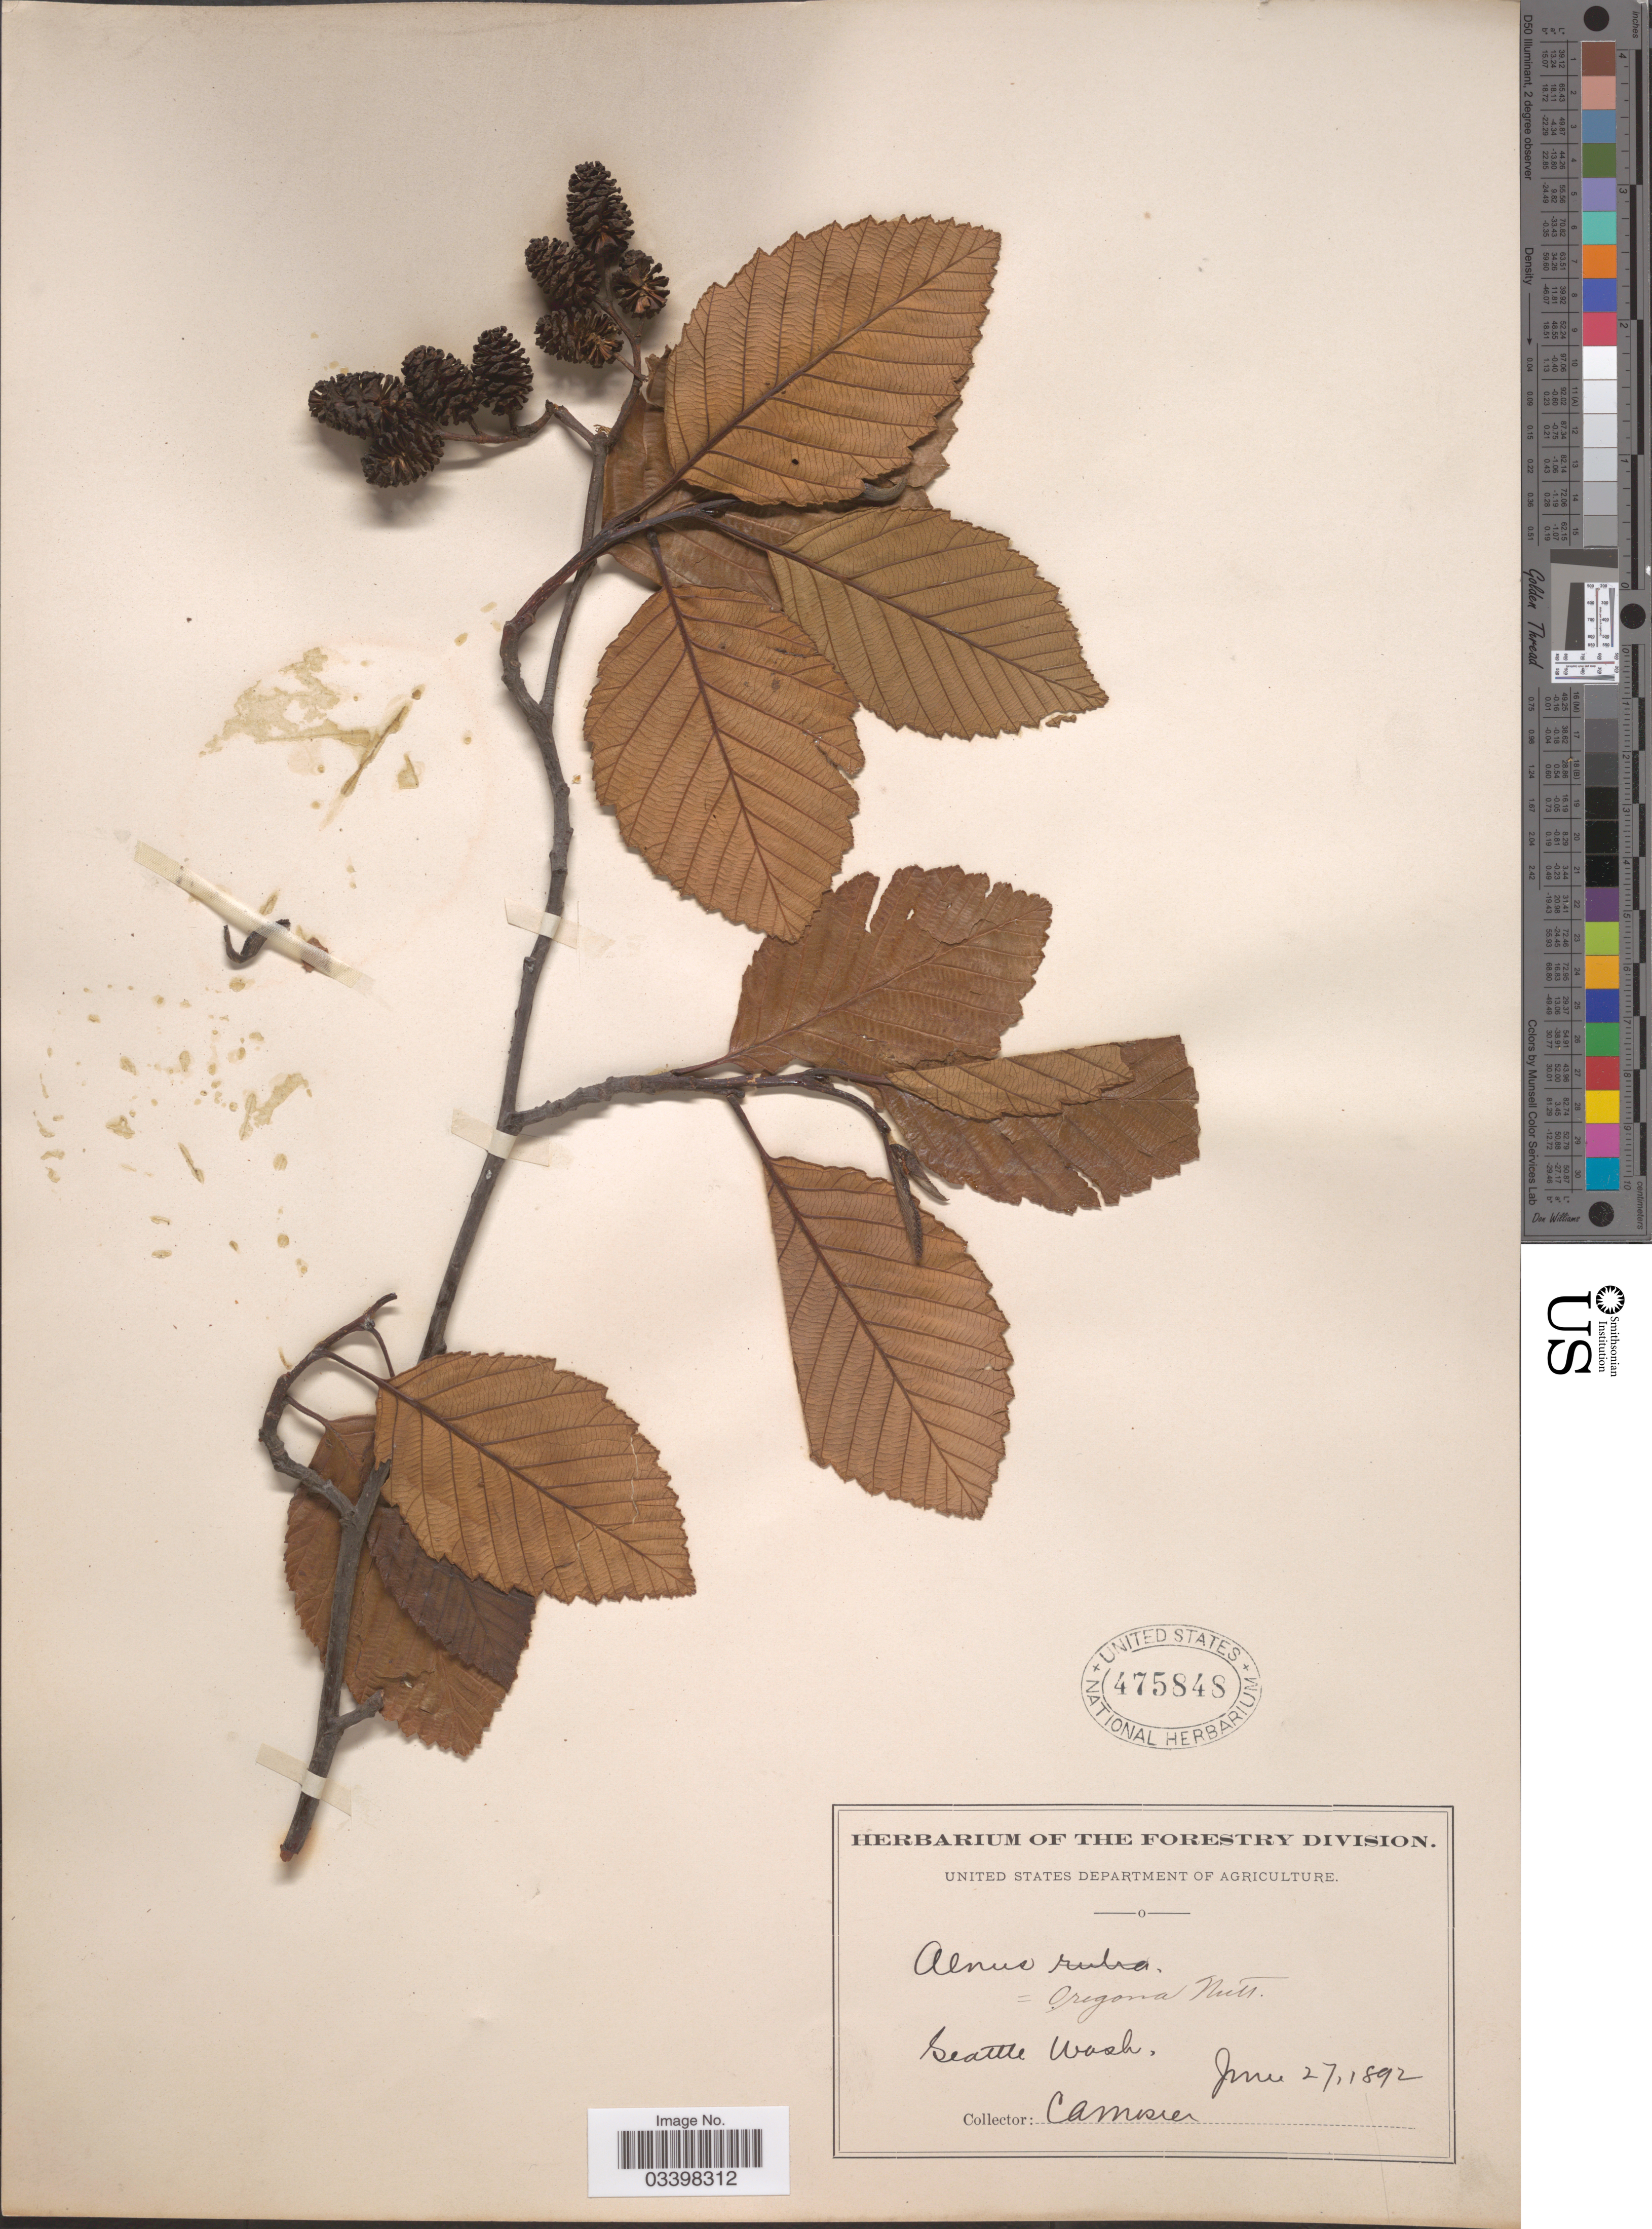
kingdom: Plantae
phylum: Tracheophyta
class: Magnoliopsida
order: Fagales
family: Betulaceae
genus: Alnus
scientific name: Alnus rubra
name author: Bong.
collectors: C. A. Mosier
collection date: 1892-06-27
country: United States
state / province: Washington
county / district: King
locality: Seattle.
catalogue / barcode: US 475848